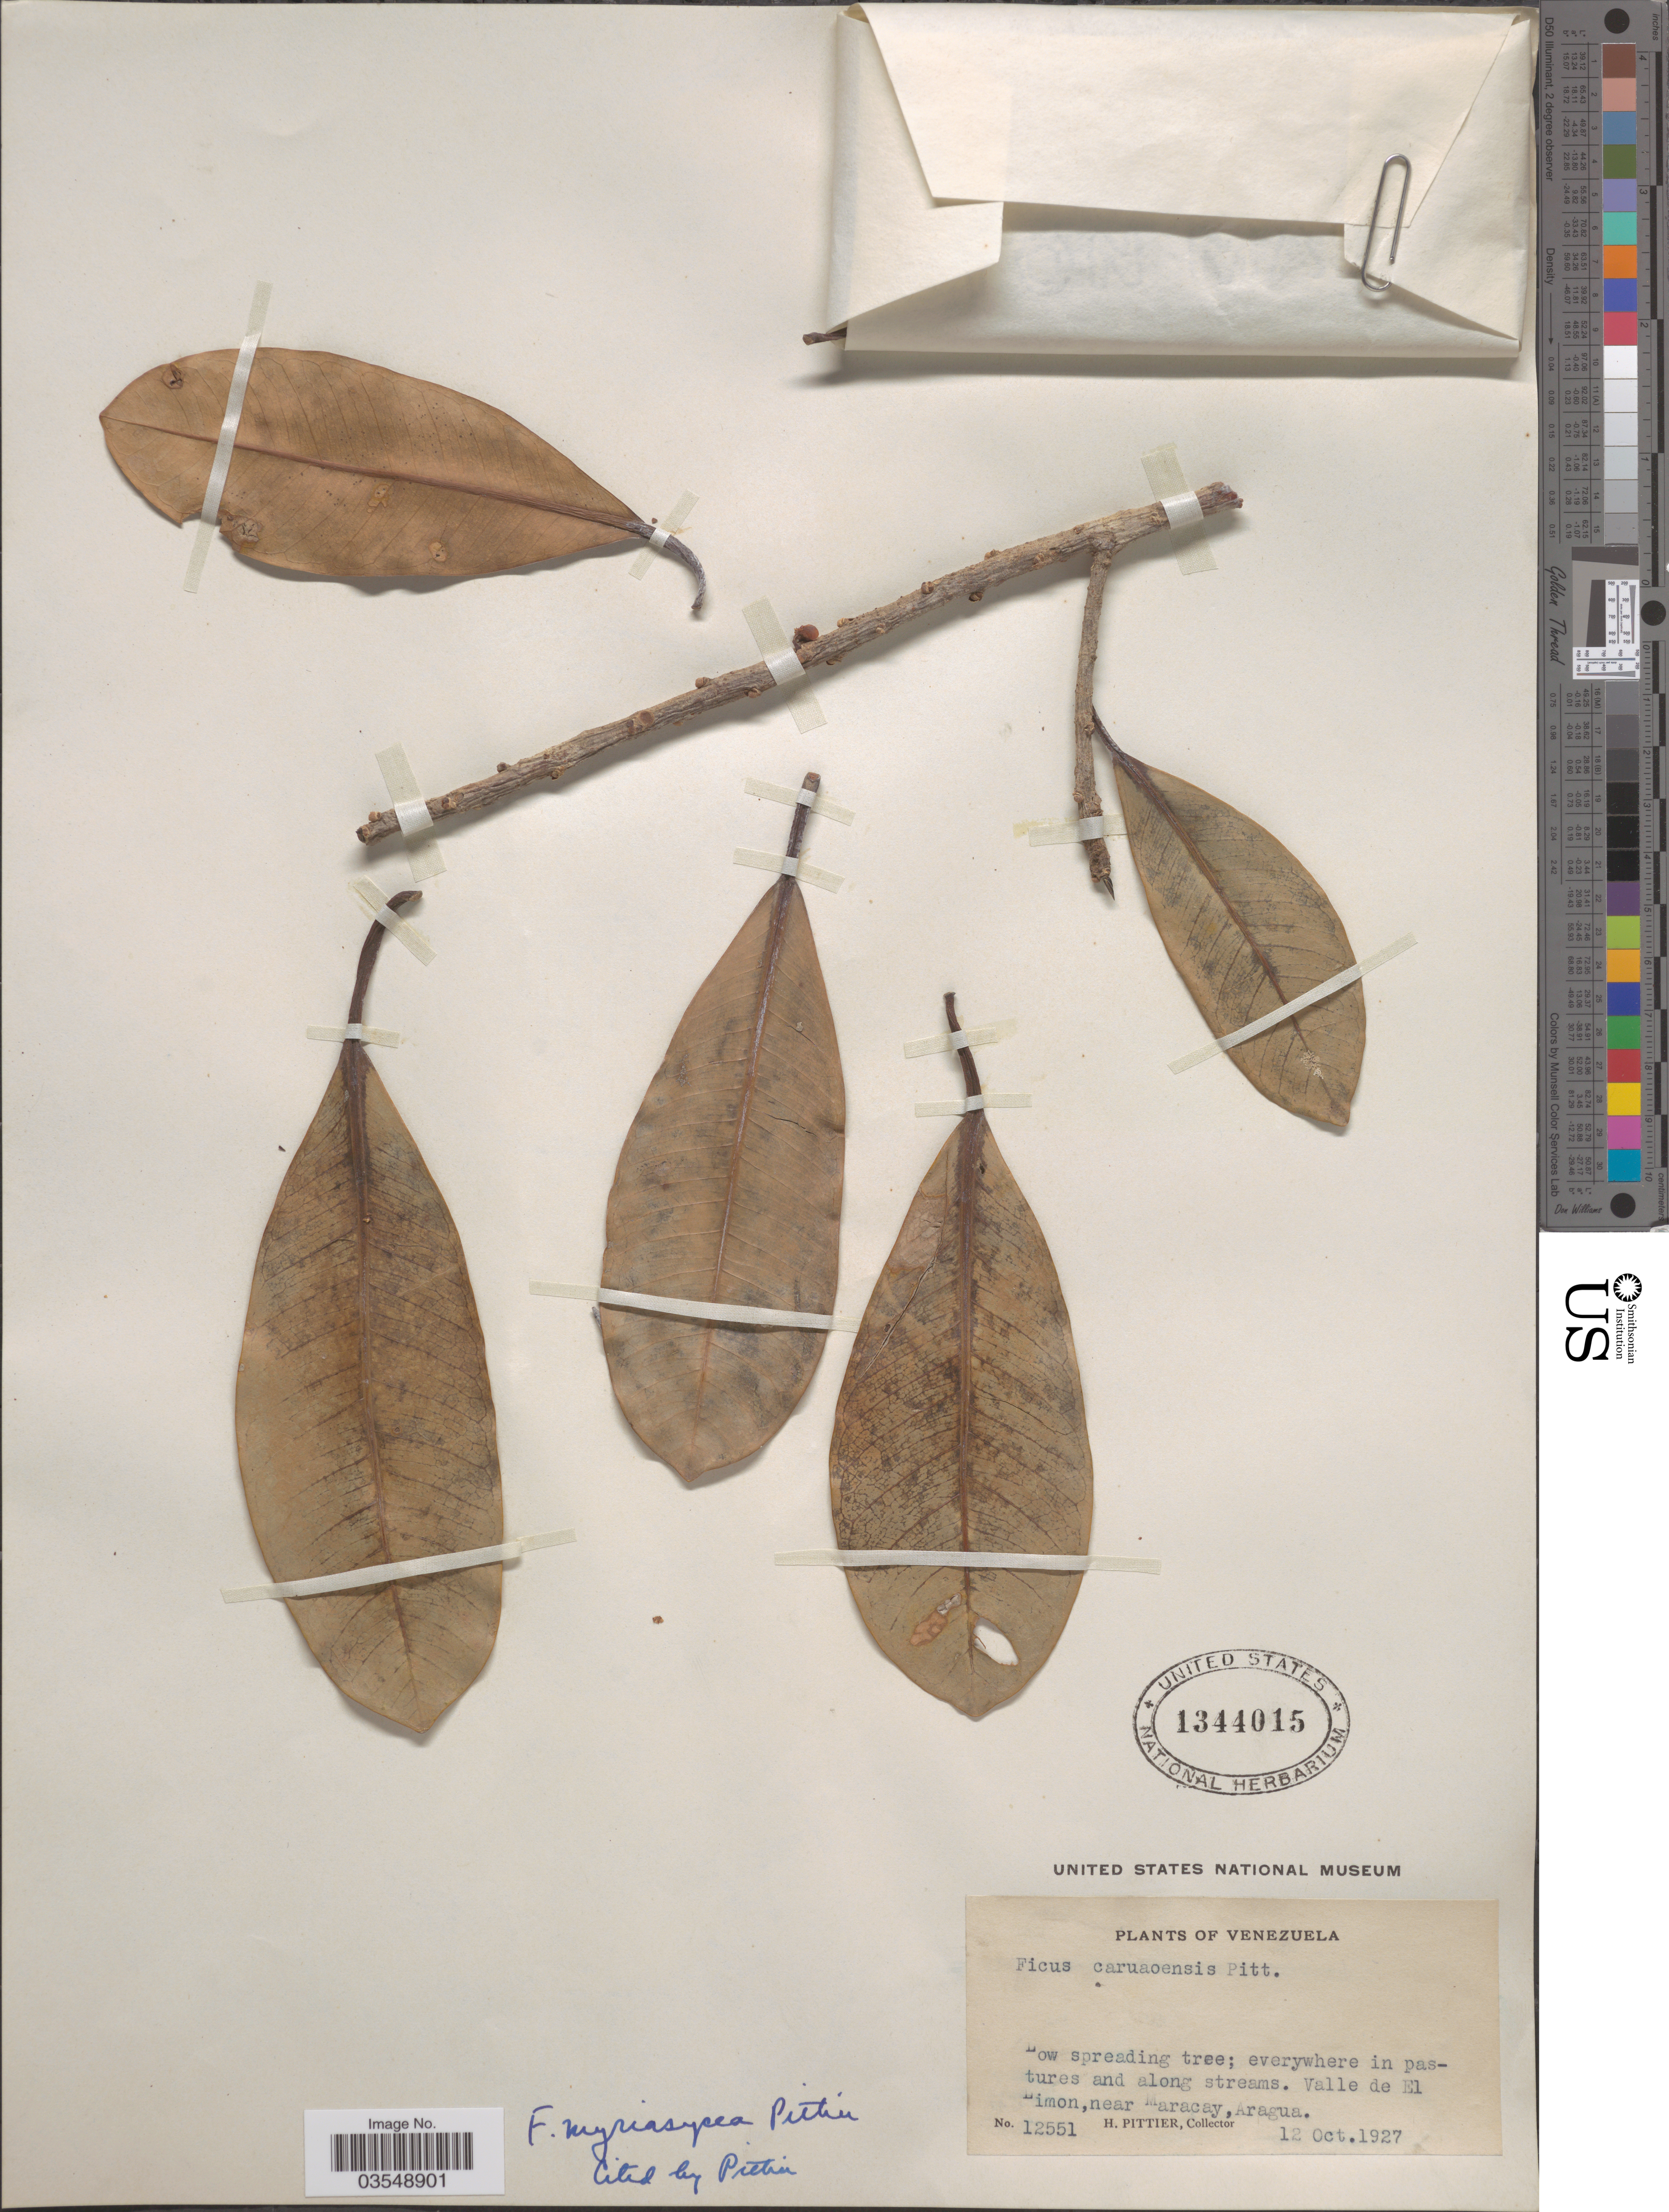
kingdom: Plantae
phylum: Tracheophyta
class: Magnoliopsida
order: Rosales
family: Moraceae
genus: Ficus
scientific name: Ficus myriasycea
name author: Pittier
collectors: H. F. Pittier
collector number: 12551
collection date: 1927-10-12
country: Venezuela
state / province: Aragua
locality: Valle de El Limon, near Maracay.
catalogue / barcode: US 1344015